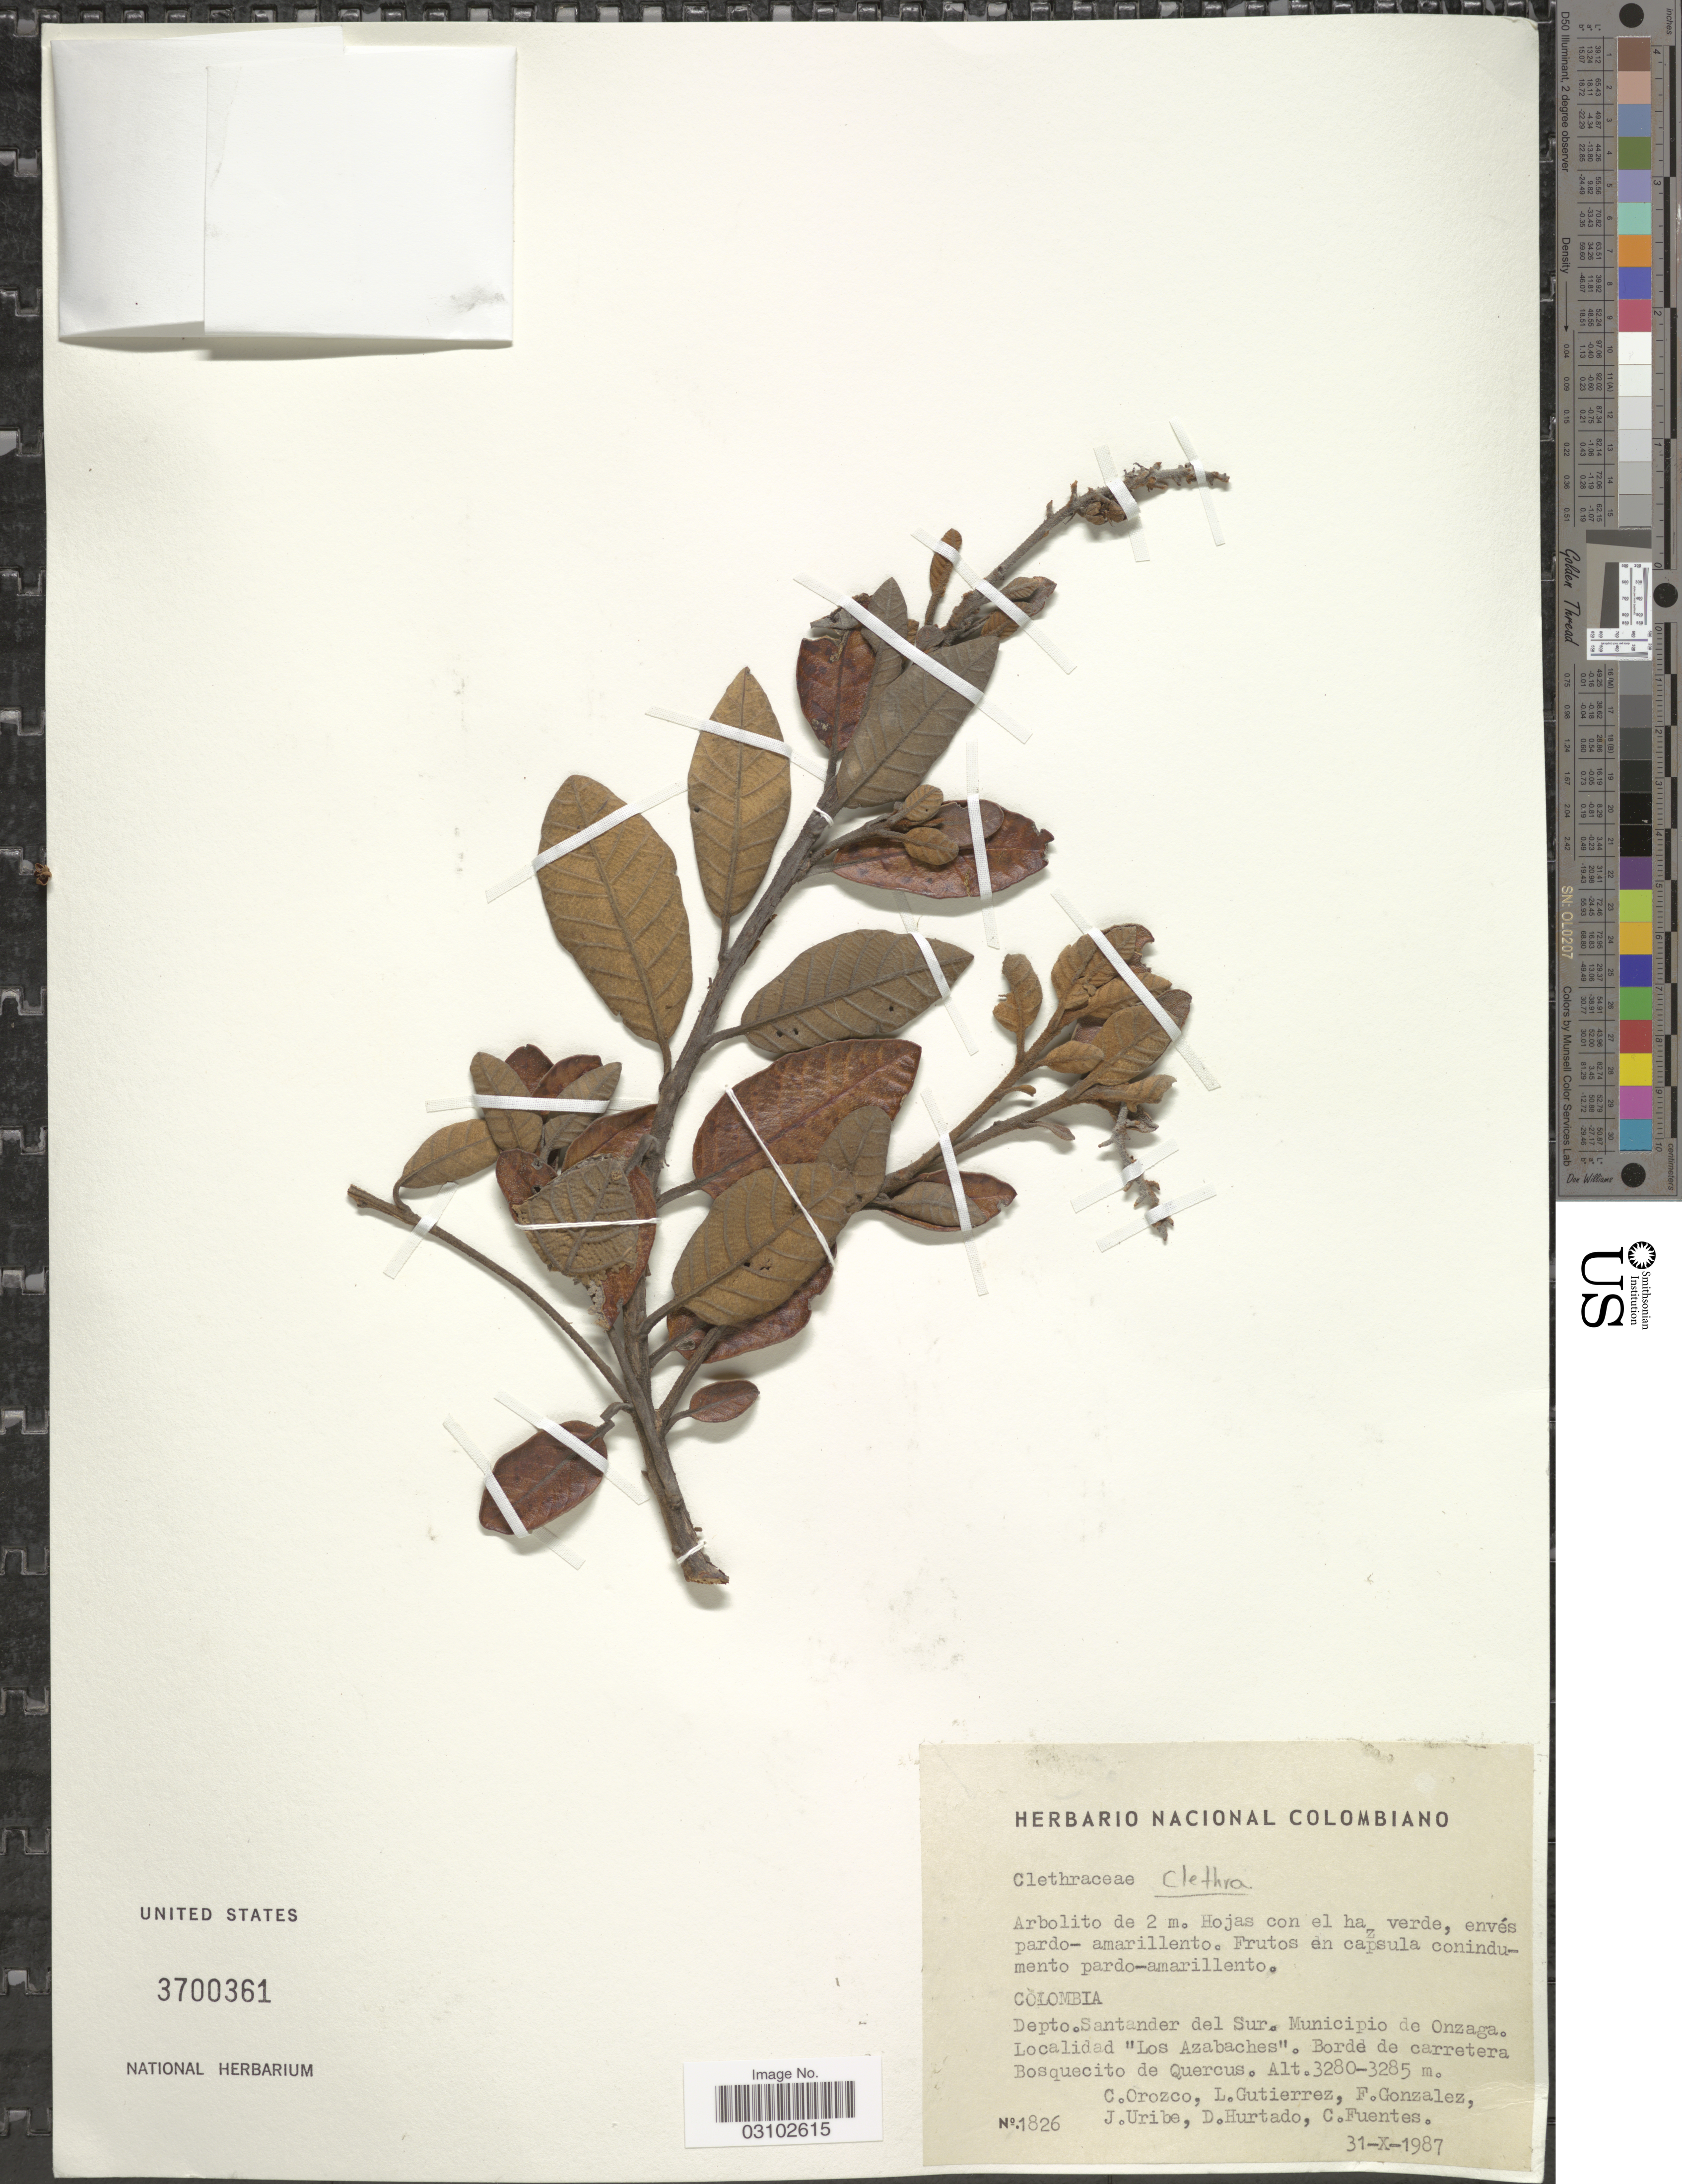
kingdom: Plantae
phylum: Tracheophyta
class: Magnoliopsida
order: Ericales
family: Clethraceae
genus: Clethra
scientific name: Clethra sp.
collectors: C. Orozco, L. Gutiérrez, F. Gonzalez, J. Uribe & et al.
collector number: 1826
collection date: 1987-10-31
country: Colombia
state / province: Santander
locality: Depto. Santander del Sur. Municipio de Onzaga. "Los Azabaches".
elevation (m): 3280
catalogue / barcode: US 3700361